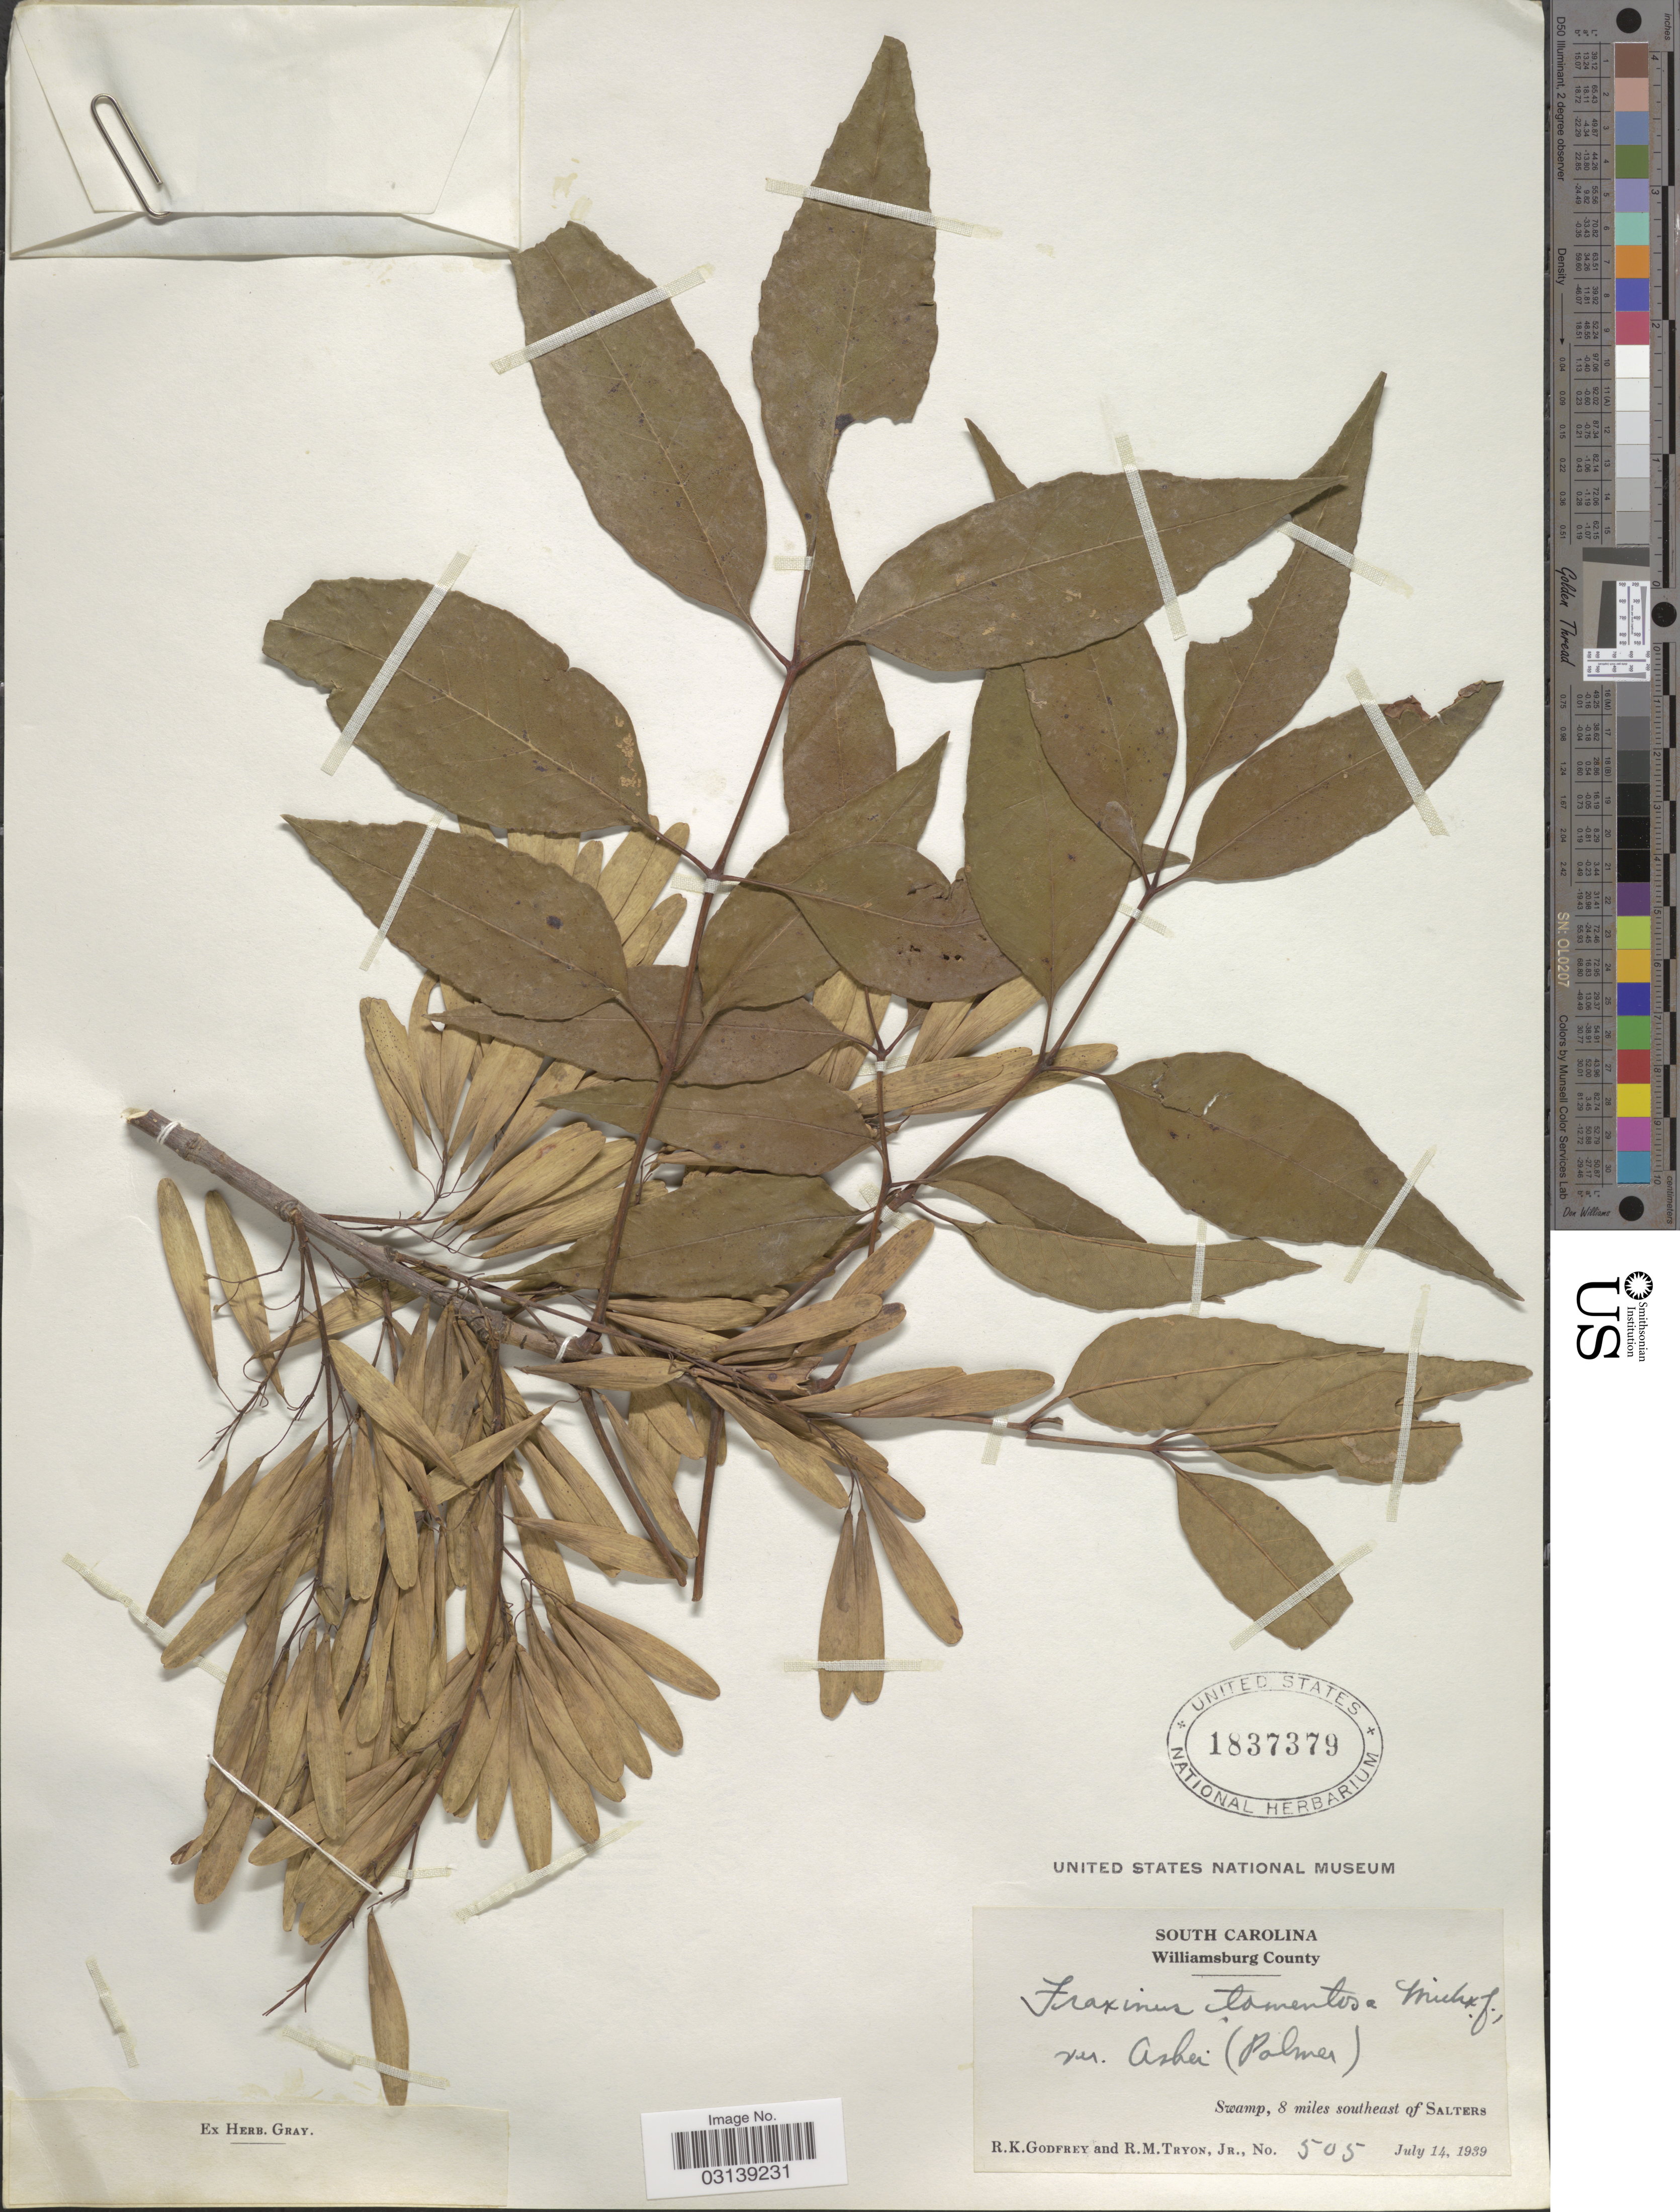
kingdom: Plantae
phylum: Tracheophyta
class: Magnoliopsida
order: Lamiales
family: Oleaceae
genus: Fraxinus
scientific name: Fraxinus pennsylvanica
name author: Marshall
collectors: R. K. Godfrey & R. Tryon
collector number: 505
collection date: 1939-07-14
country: United States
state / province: South Carolina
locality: Williamsburg County, Swamp, 8 miles southeast of Salters.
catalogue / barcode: US 1837379